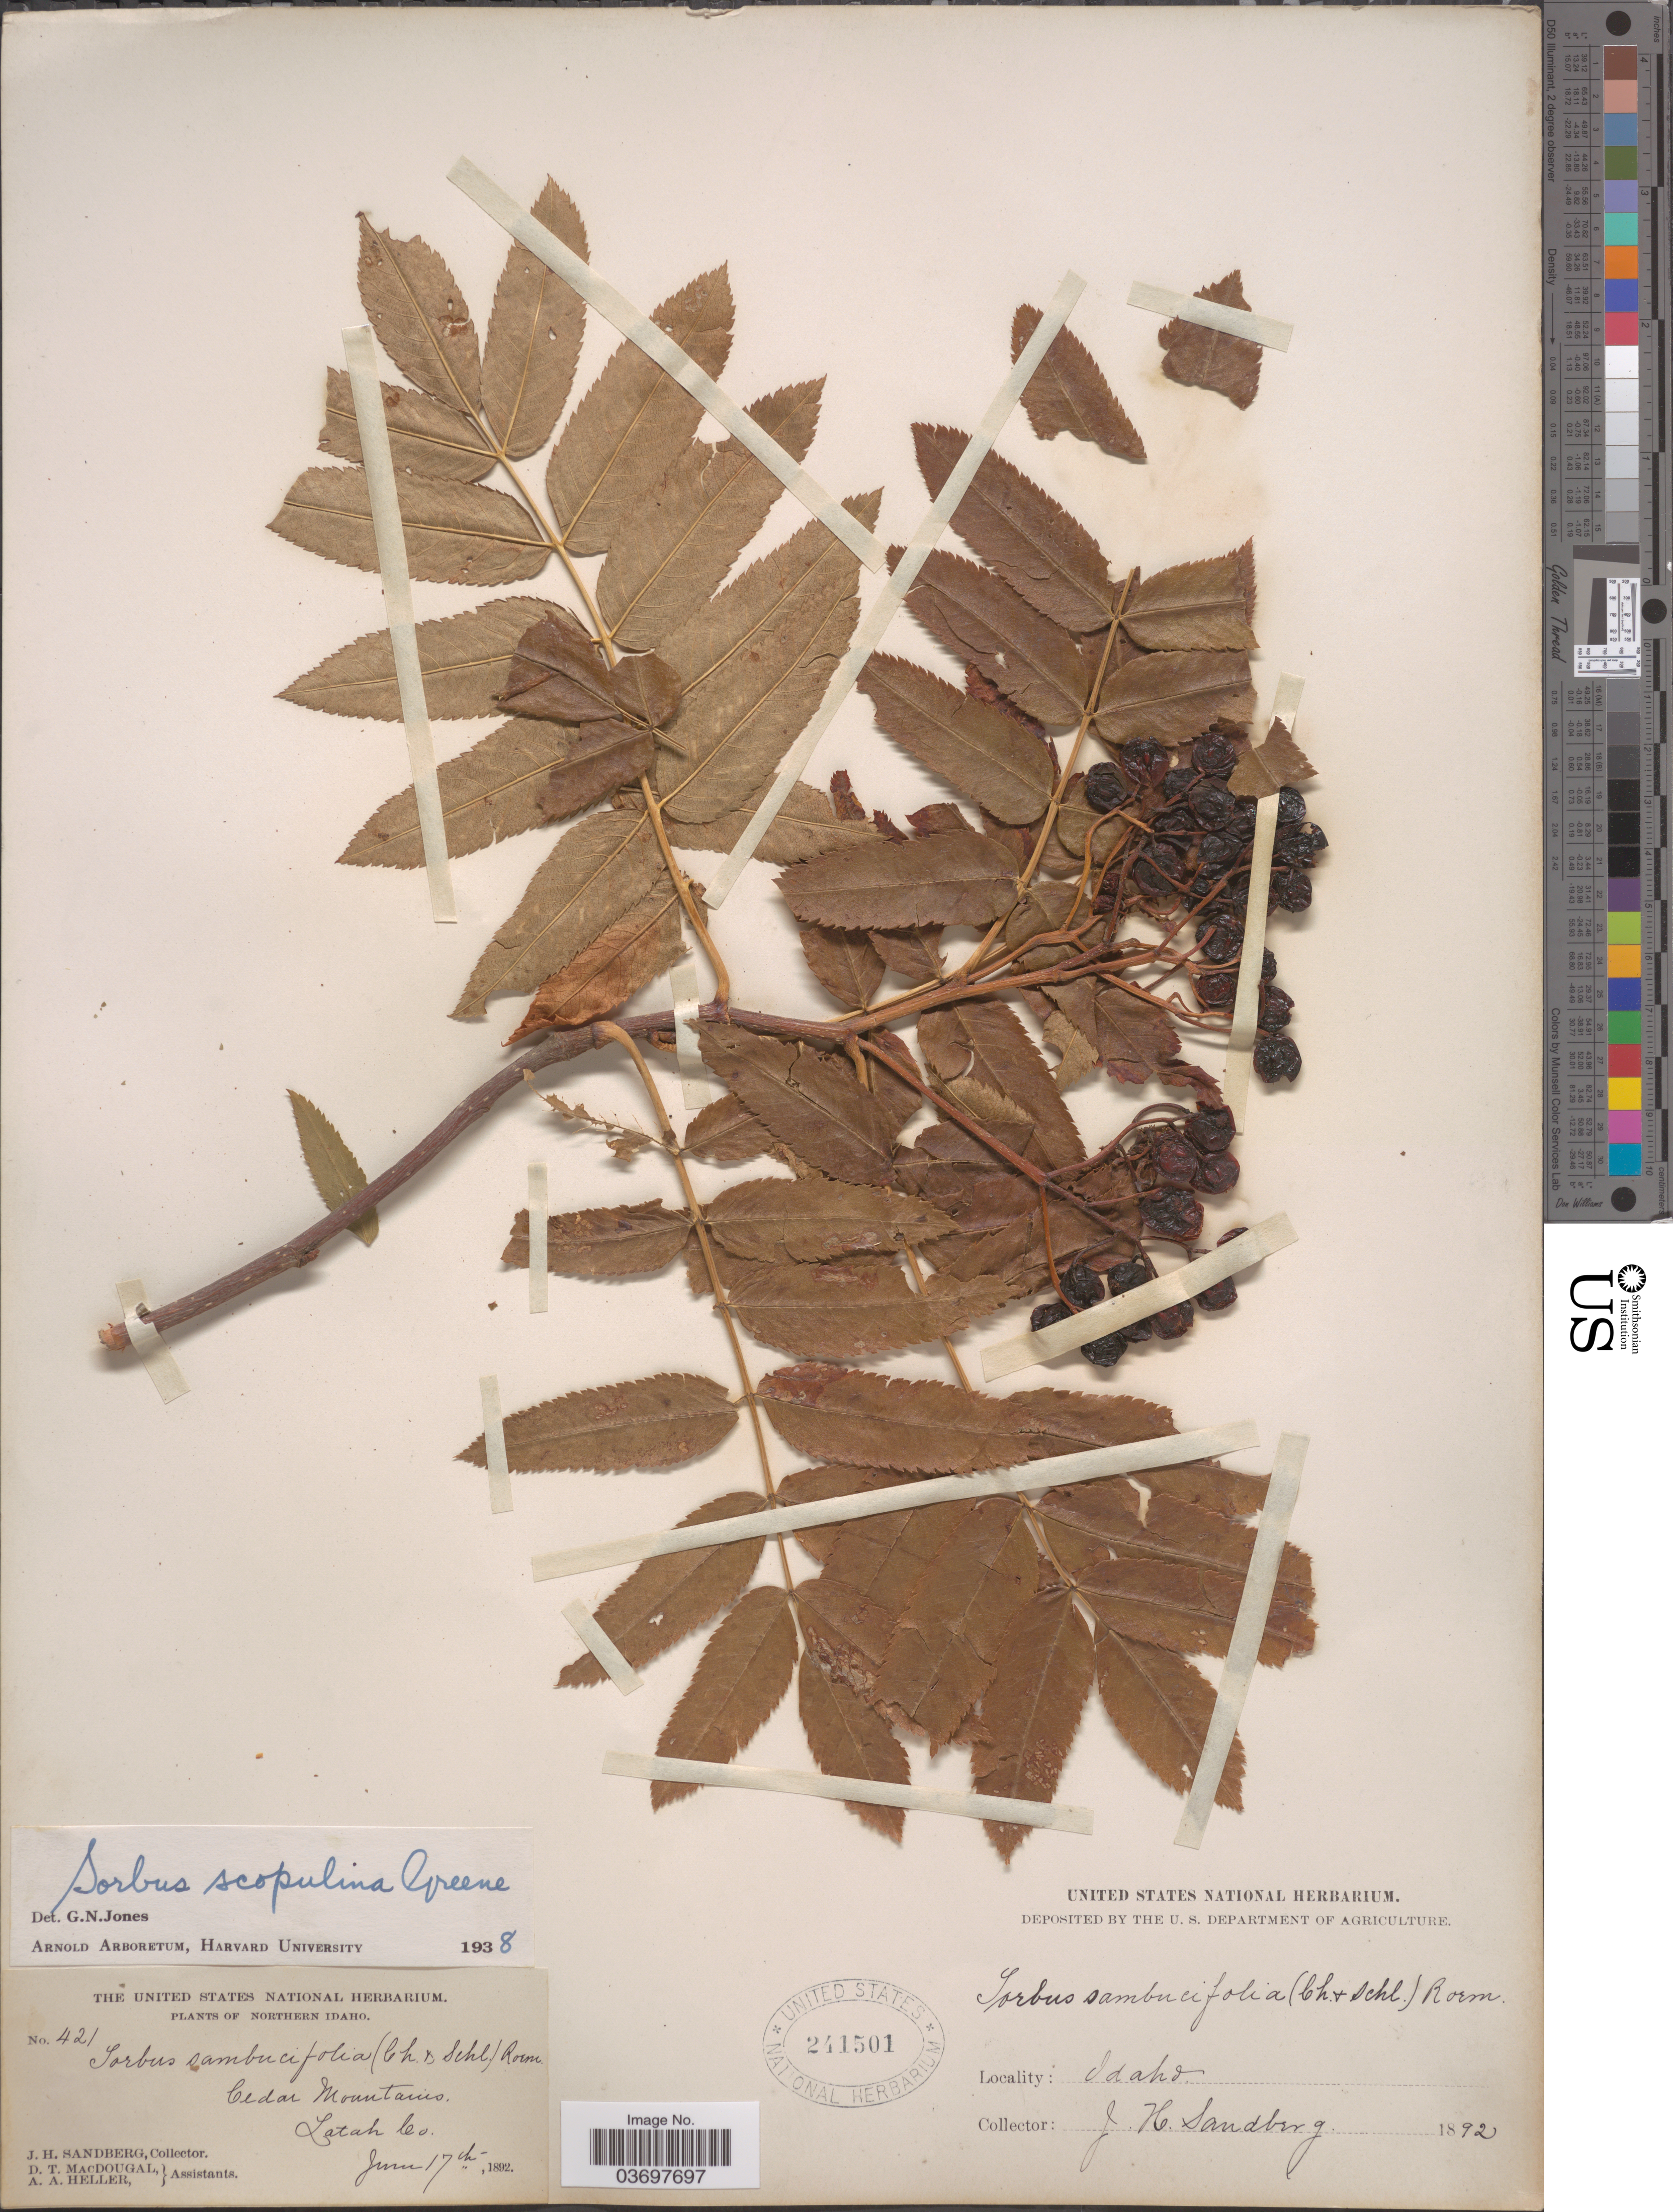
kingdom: Plantae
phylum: Tracheophyta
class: Magnoliopsida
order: Rosales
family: Rosaceae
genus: Sorbus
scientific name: Sorbus scopulina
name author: Greene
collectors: J. H. Sandberg, D. T. MacDougal & A. A. Heller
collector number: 421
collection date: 1892-06-17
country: United States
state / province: Idaho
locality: Northern Idaho. Cedar Mountains. Latah Co.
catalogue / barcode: US 241501